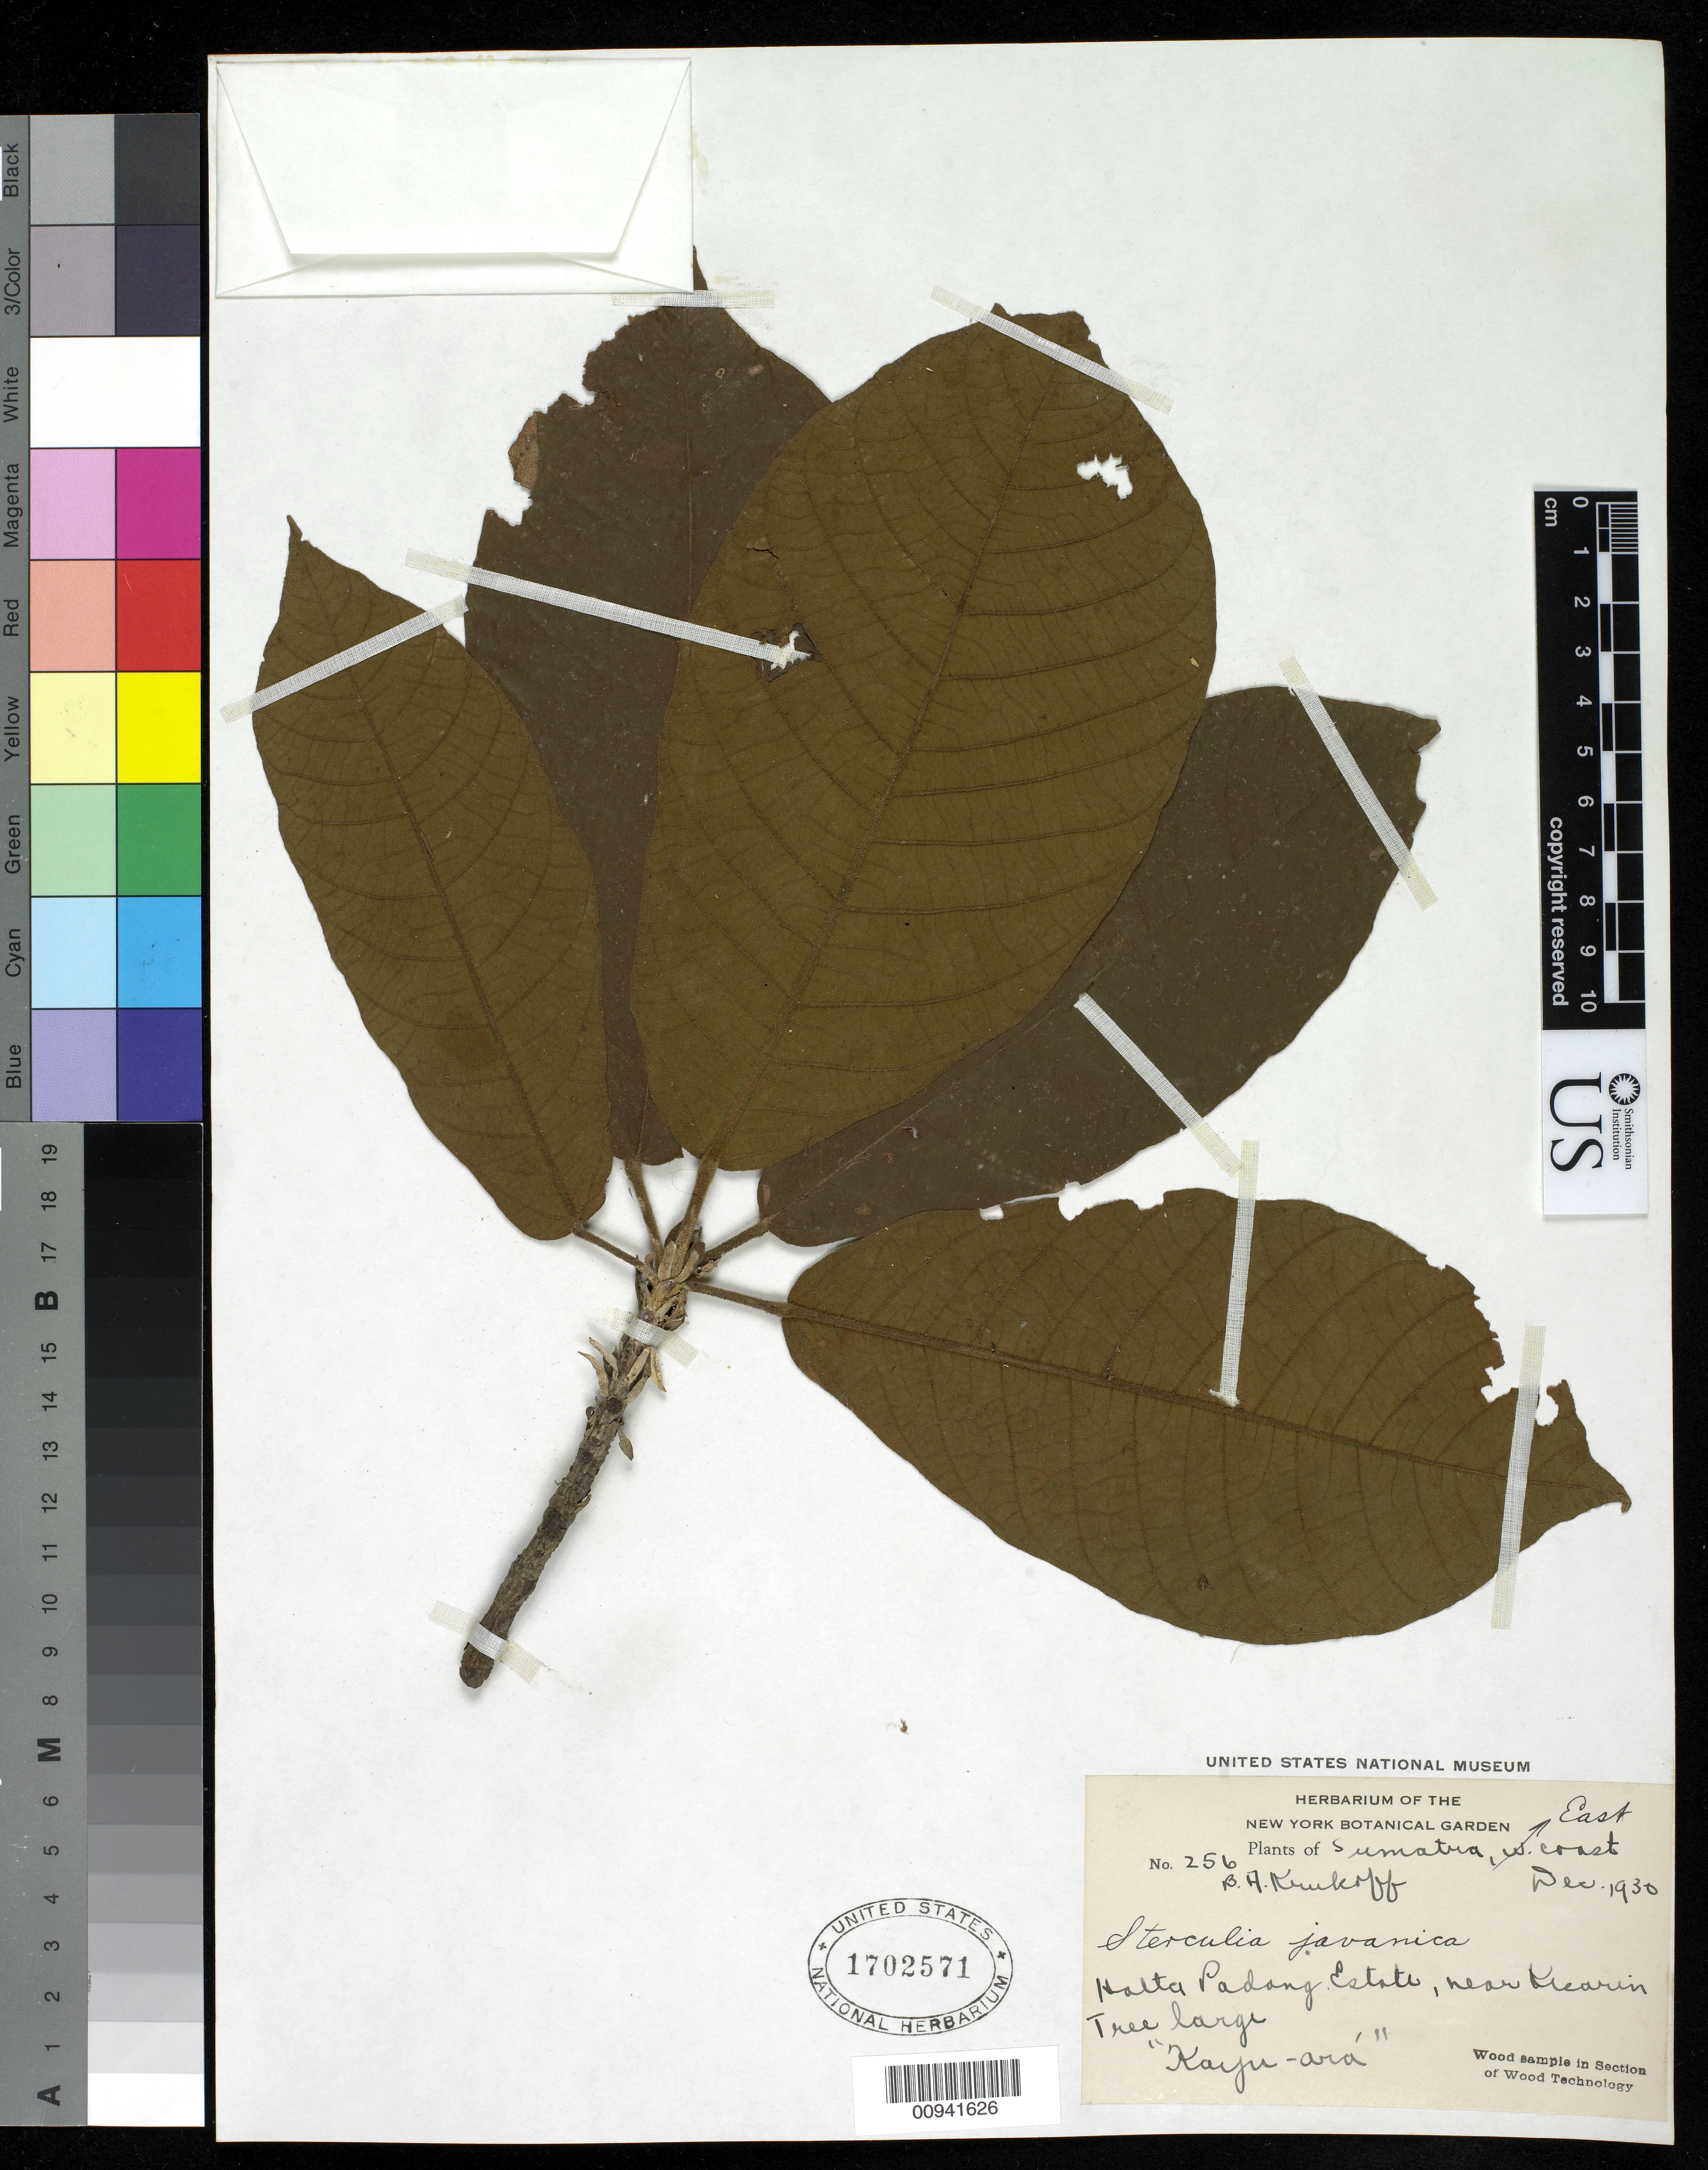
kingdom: Plantae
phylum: Tracheophyta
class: Magnoliopsida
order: Malvales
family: Malvaceae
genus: Sterculia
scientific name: Sterculia javanica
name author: R. Br.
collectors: B. A. Krukoff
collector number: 256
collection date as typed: Dec 1930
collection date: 1930-12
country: Indonesia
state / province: East Coast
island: Sumatra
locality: Halta Padang Estate, near Krearin tree large.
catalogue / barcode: US 1702571